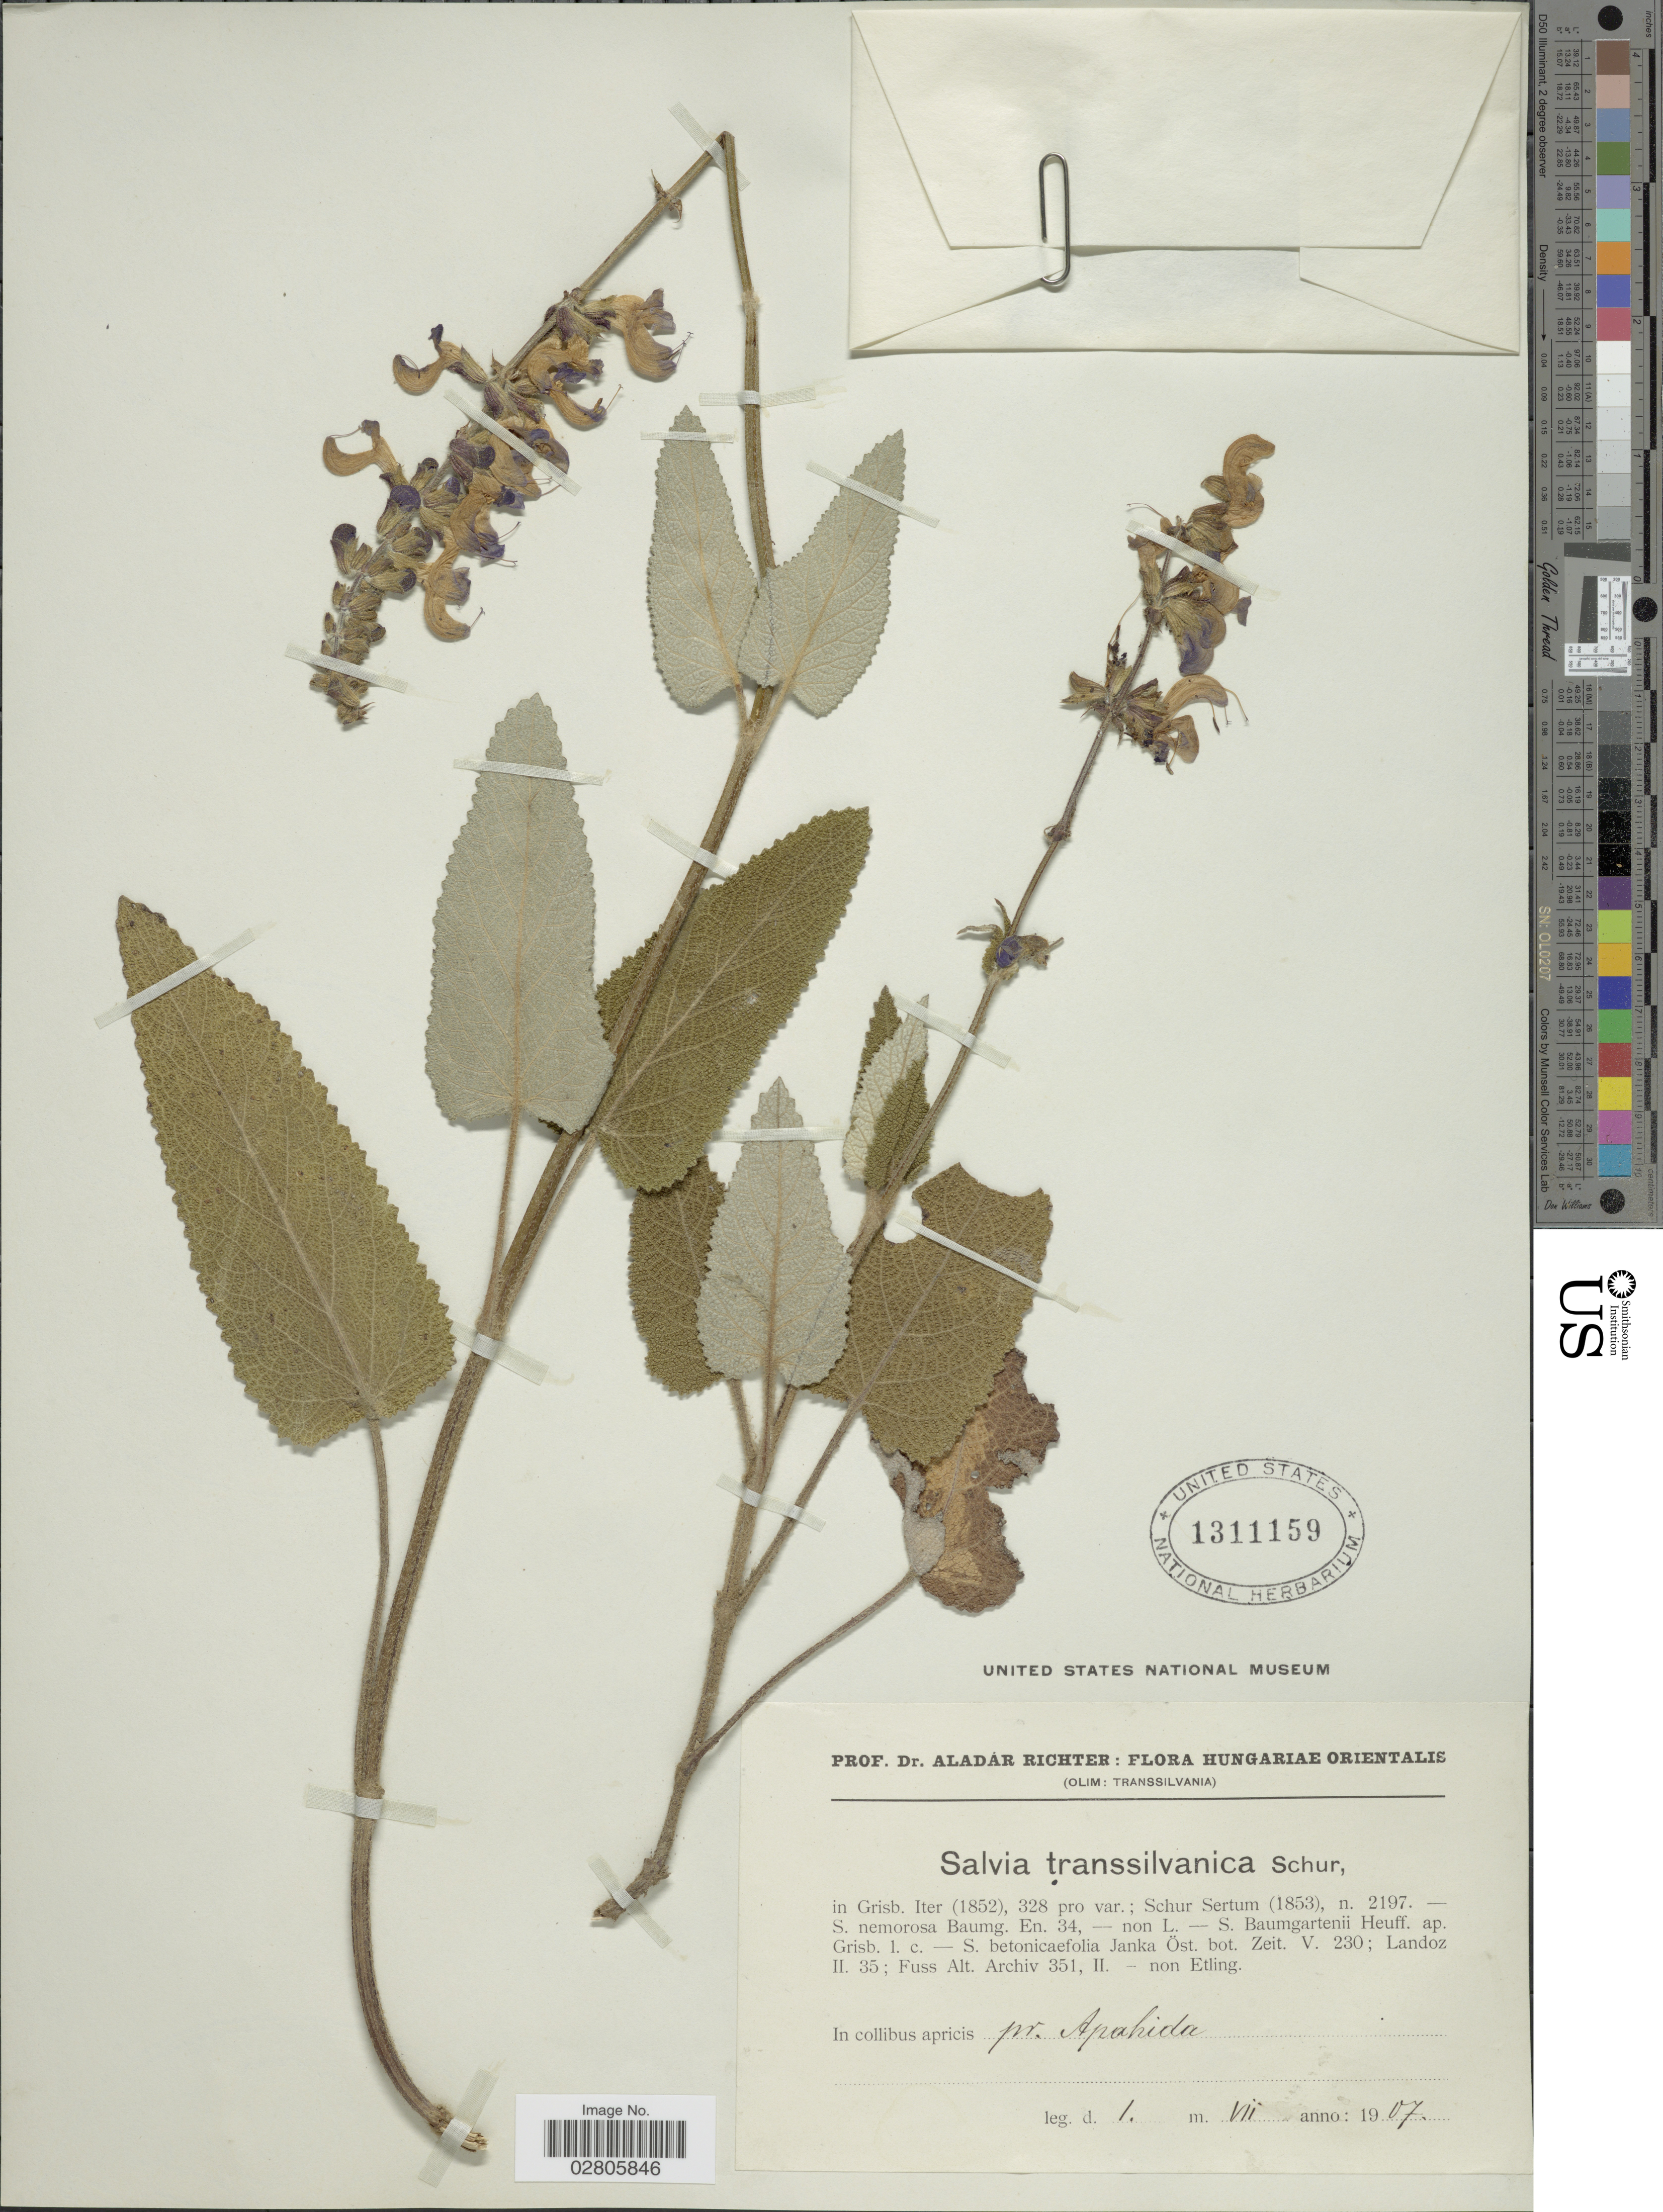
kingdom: Plantae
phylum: Tracheophyta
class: Magnoliopsida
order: Lamiales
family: Lamiaceae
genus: Salvia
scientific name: Salvia transsylvanica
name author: (Schur ex Griseb. & Schenk) Schur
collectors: A. Richter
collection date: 1907-07-01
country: Hungary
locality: Hungariae Orientale. In collibus apricis pr. Apahida.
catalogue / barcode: US 1311159